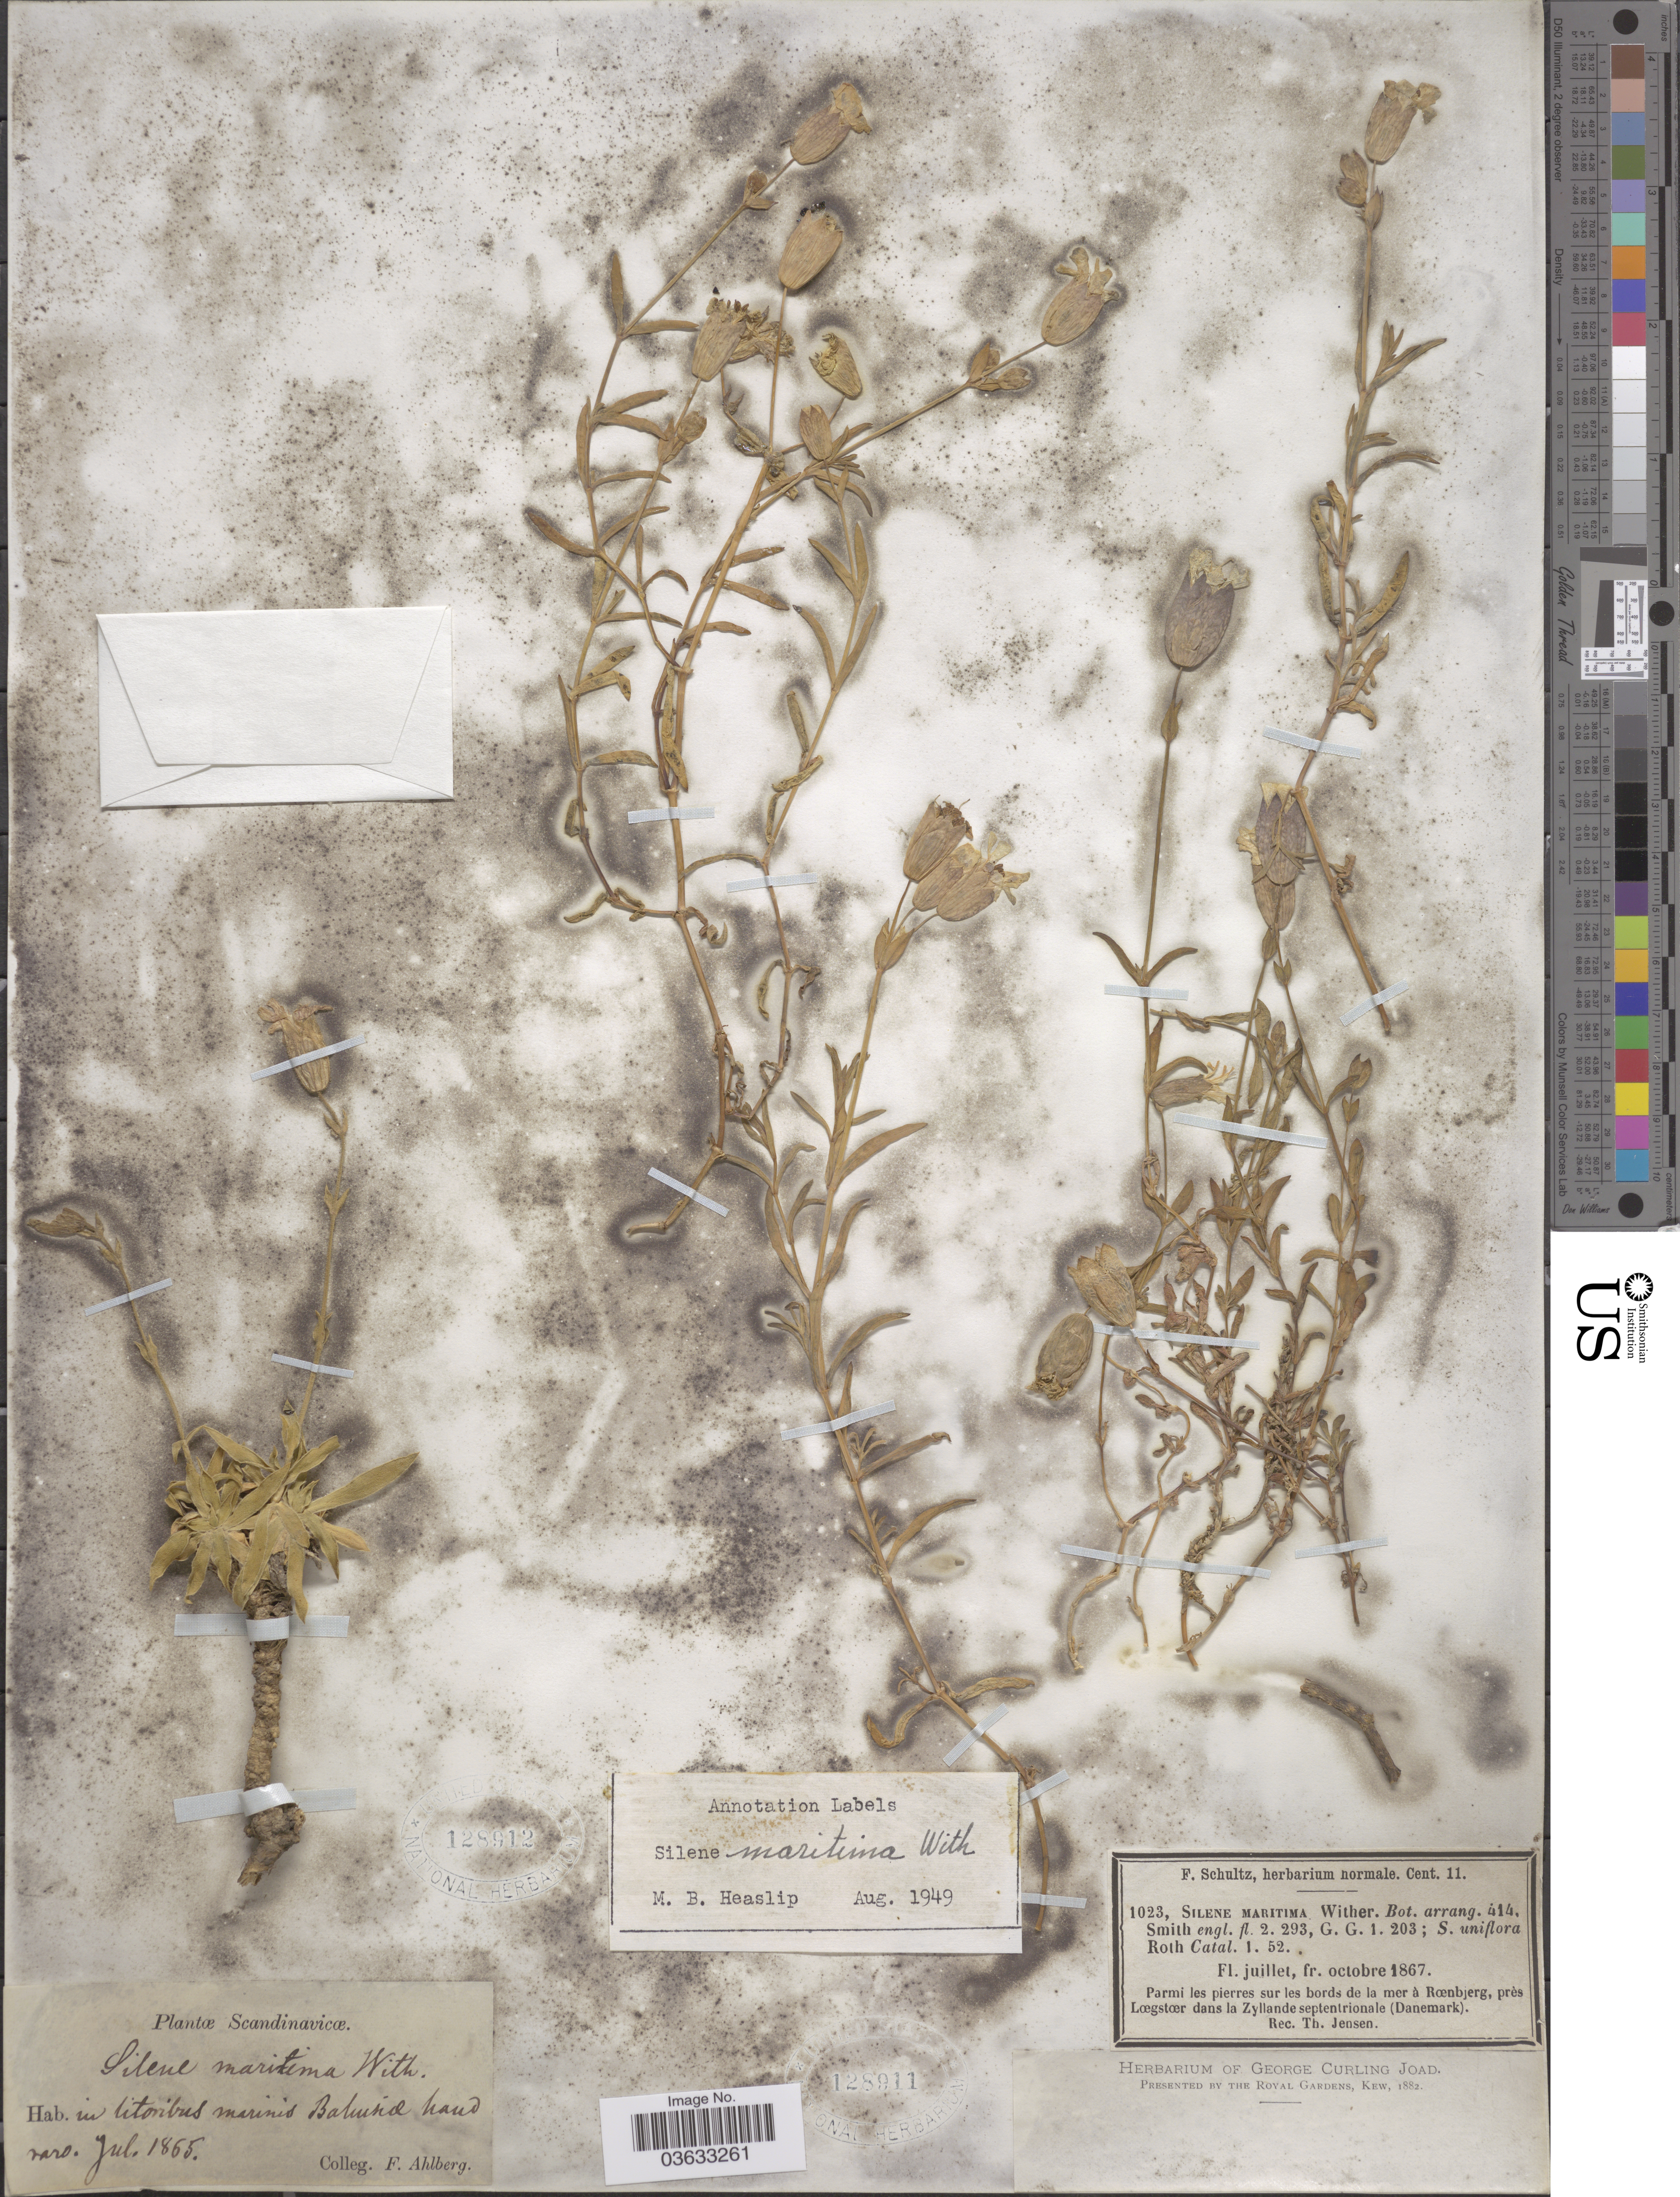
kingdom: Plantae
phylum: Tracheophyta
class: Magnoliopsida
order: Caryophyllales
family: Caryophyllaceae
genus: Silene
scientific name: Silene maritima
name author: With.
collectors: F. Ahlberg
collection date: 1865-07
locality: Scandinavicæ, in litoribus marinis Balminæ [interpreted] haud raro.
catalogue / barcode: US 128912